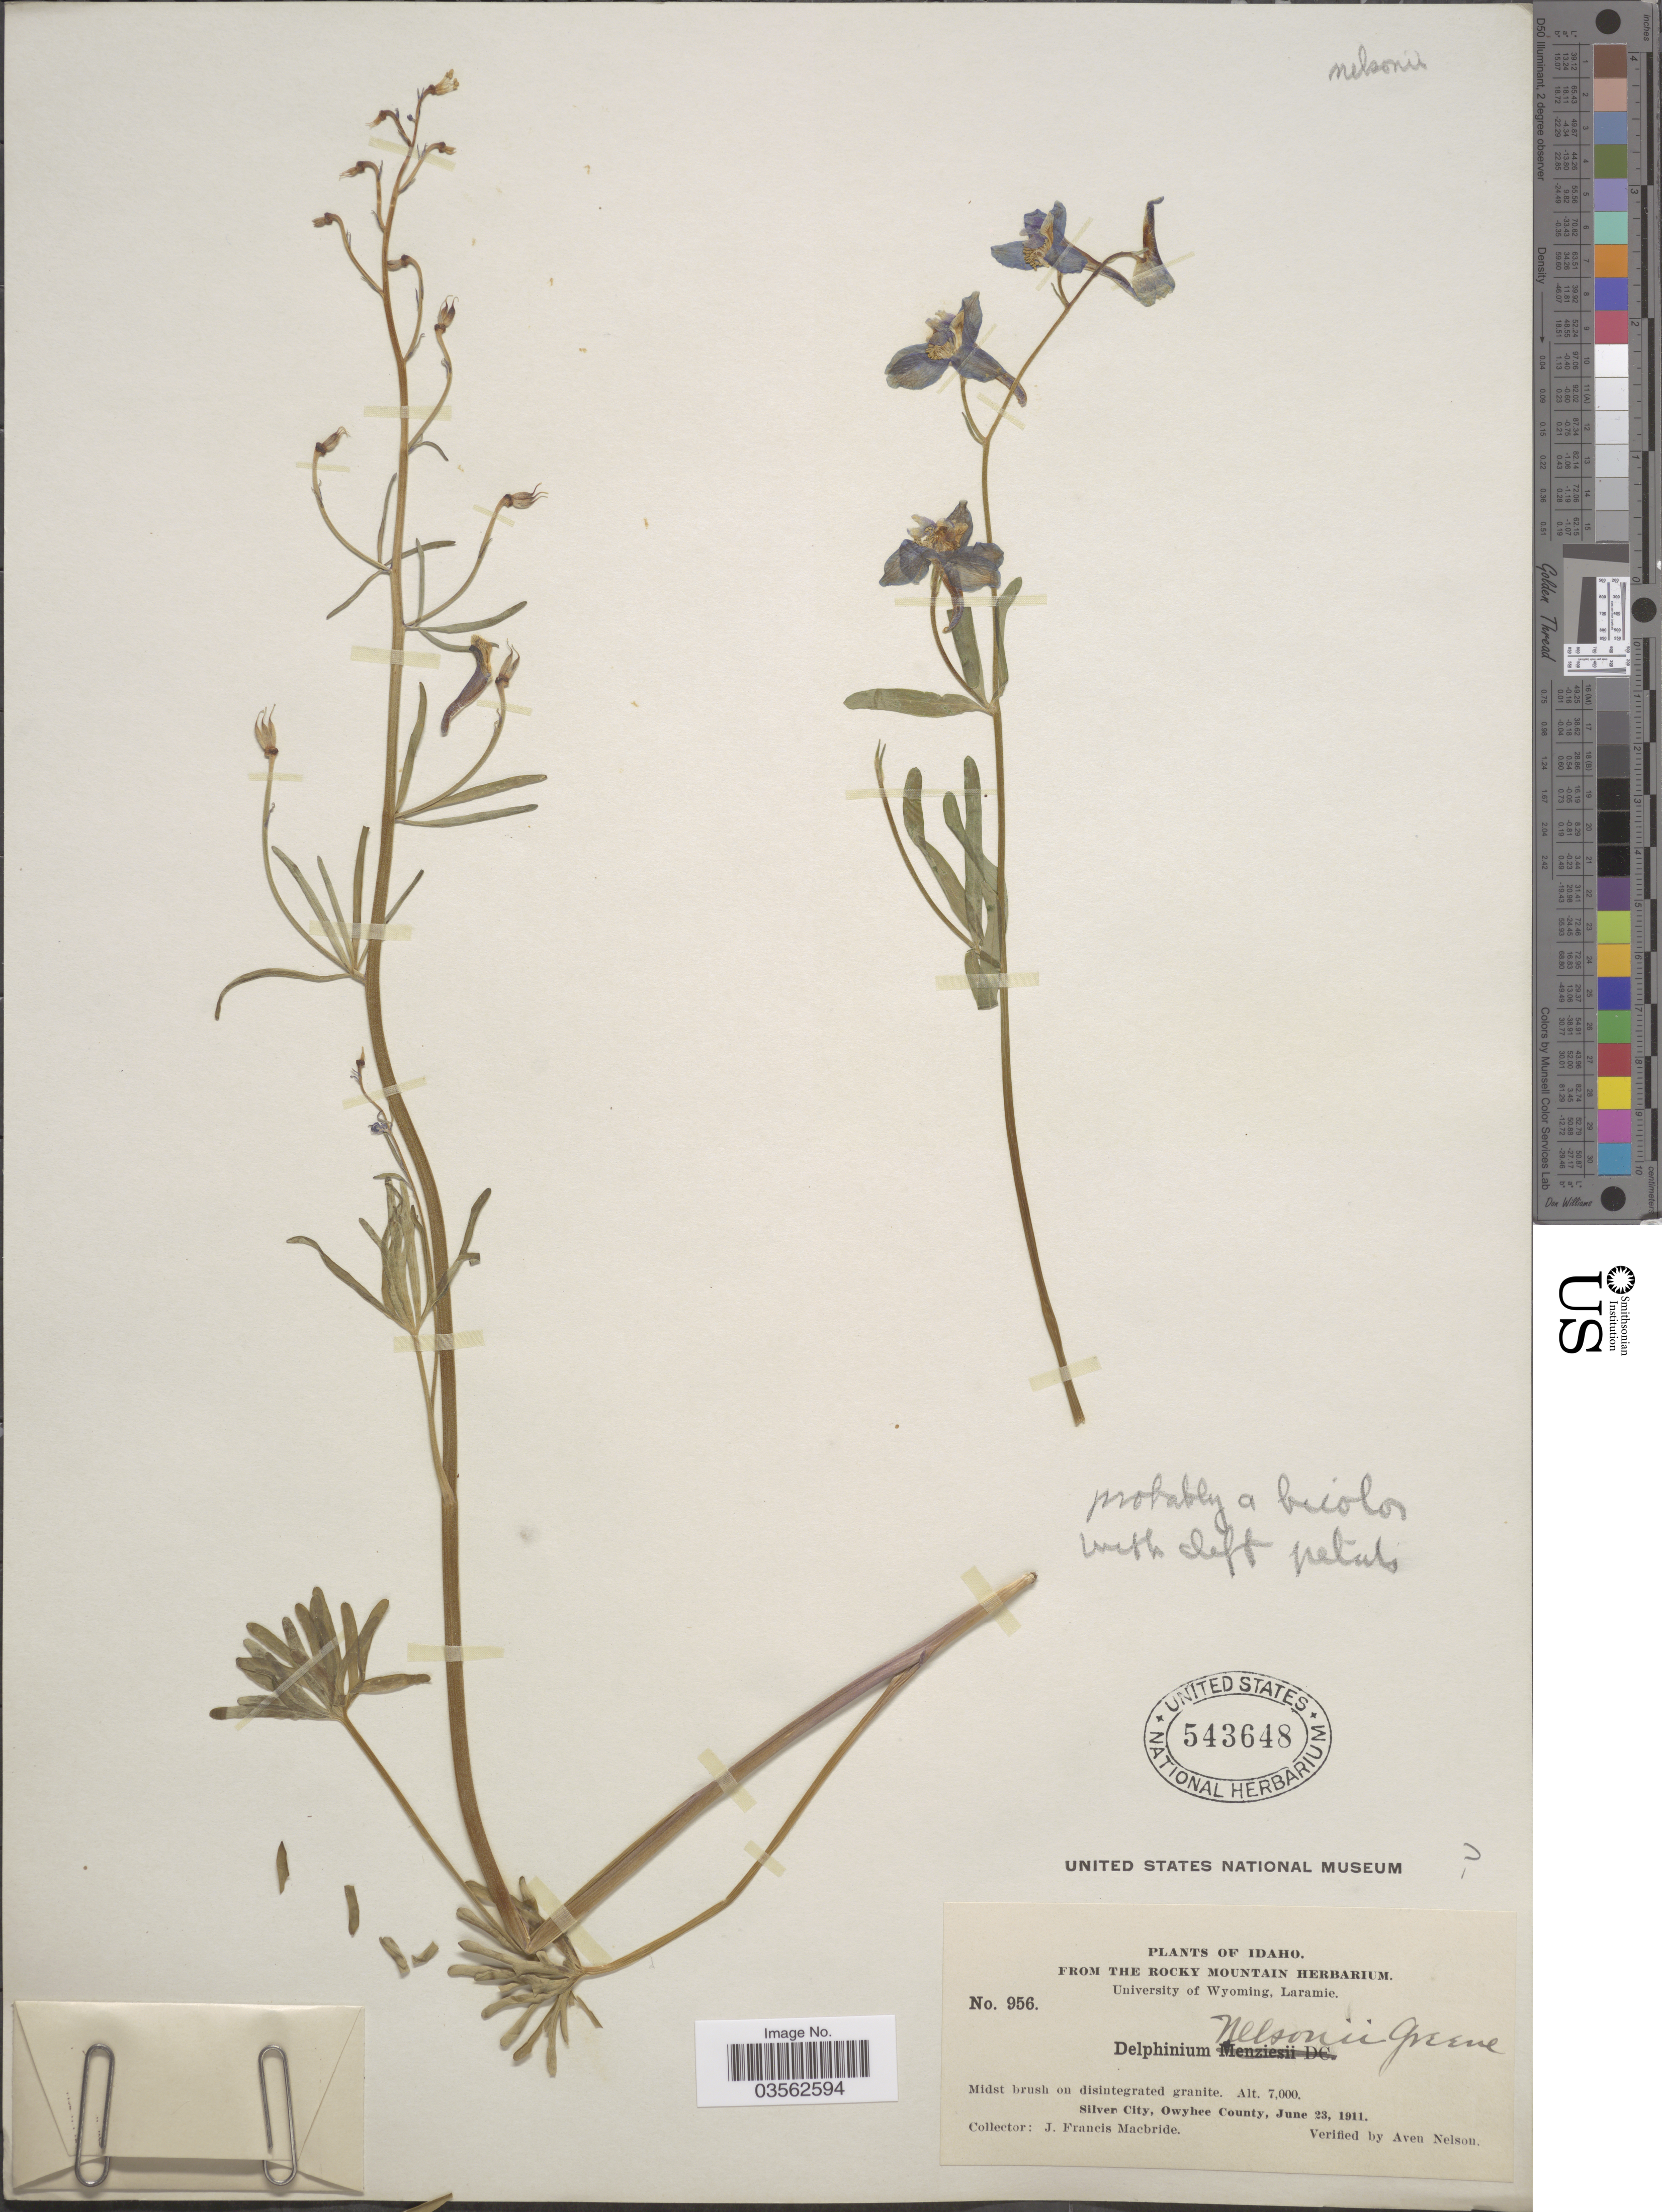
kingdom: Plantae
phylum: Tracheophyta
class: Magnoliopsida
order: Ranunculales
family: Ranunculaceae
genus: Delphinium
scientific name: Delphinium bicolor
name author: Nutt.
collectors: J. F. Macbride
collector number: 956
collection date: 1911-06-23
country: United States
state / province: Idaho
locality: Silver City, Owyhee County.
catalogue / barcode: US 543648